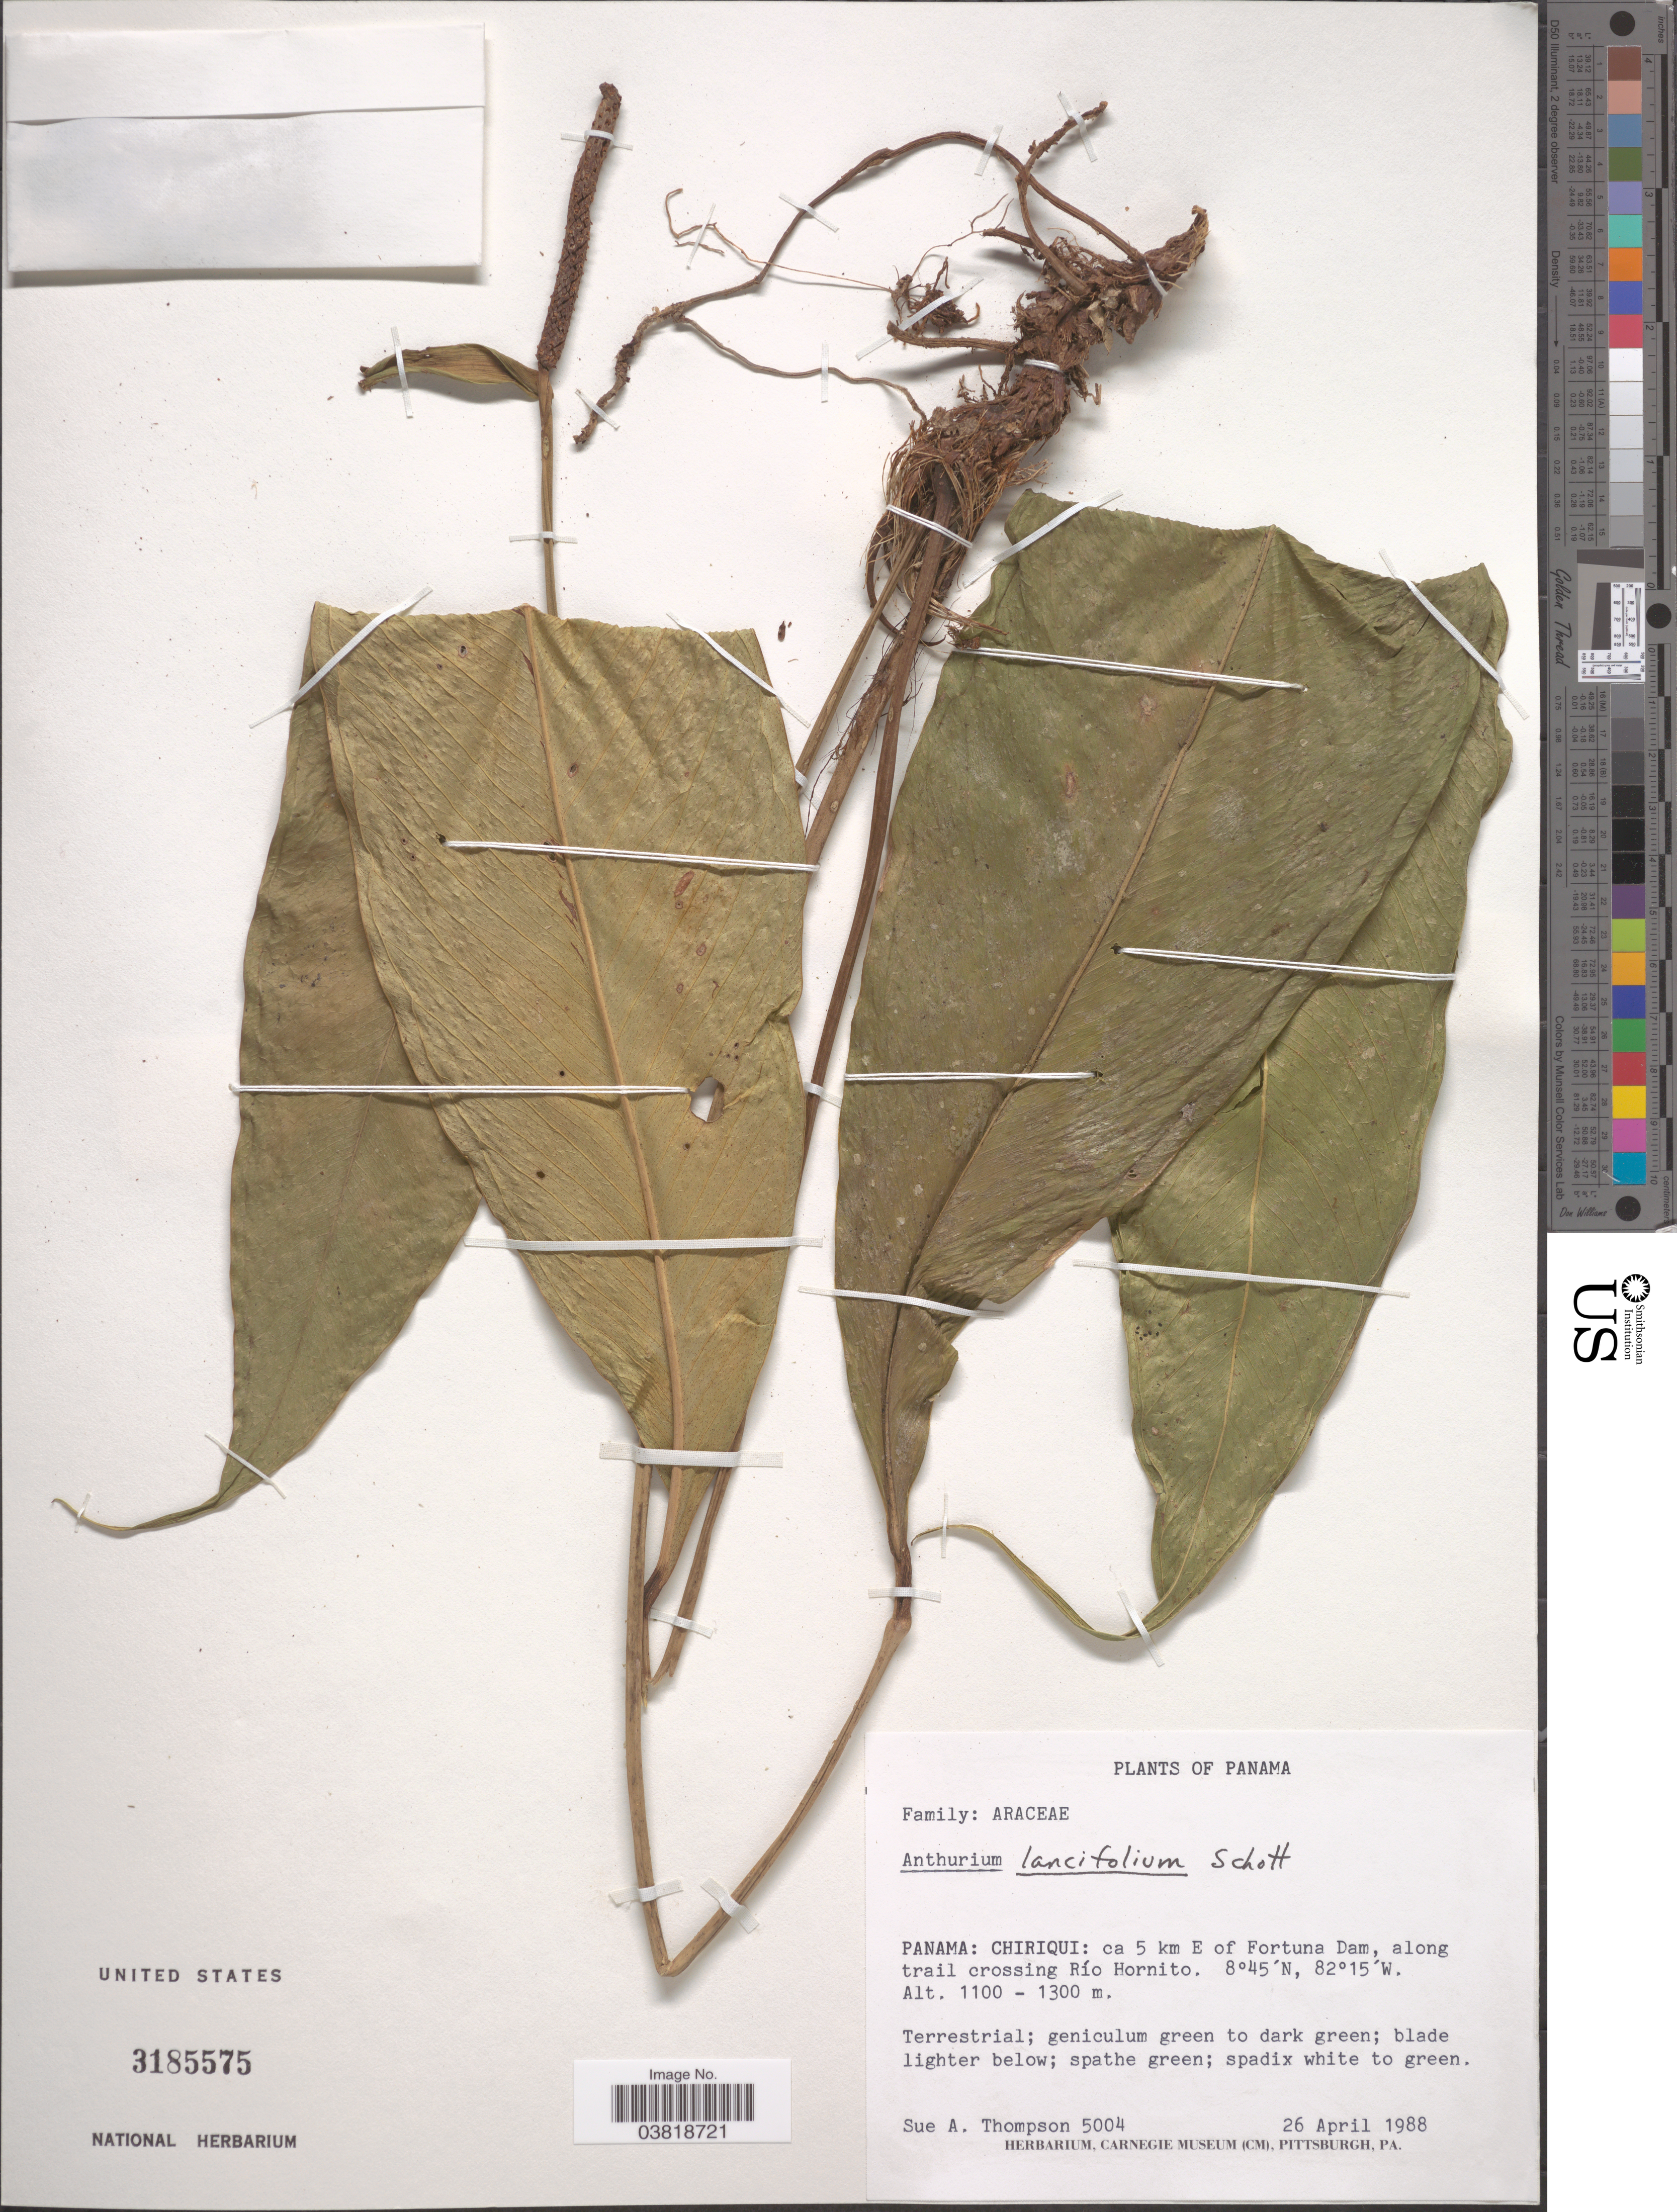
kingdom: Plantae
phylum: Tracheophyta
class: Liliopsida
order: Alismatales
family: Araceae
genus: Anthurium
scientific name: Anthurium lancifolium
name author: Schott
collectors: S. A. Thompson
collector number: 5004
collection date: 1988-04-26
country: Panama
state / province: Chiriqui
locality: Panama: ca 5 km E of Fortuna Dam, along trail crossing Río Hornito.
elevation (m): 1100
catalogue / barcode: US 3185575